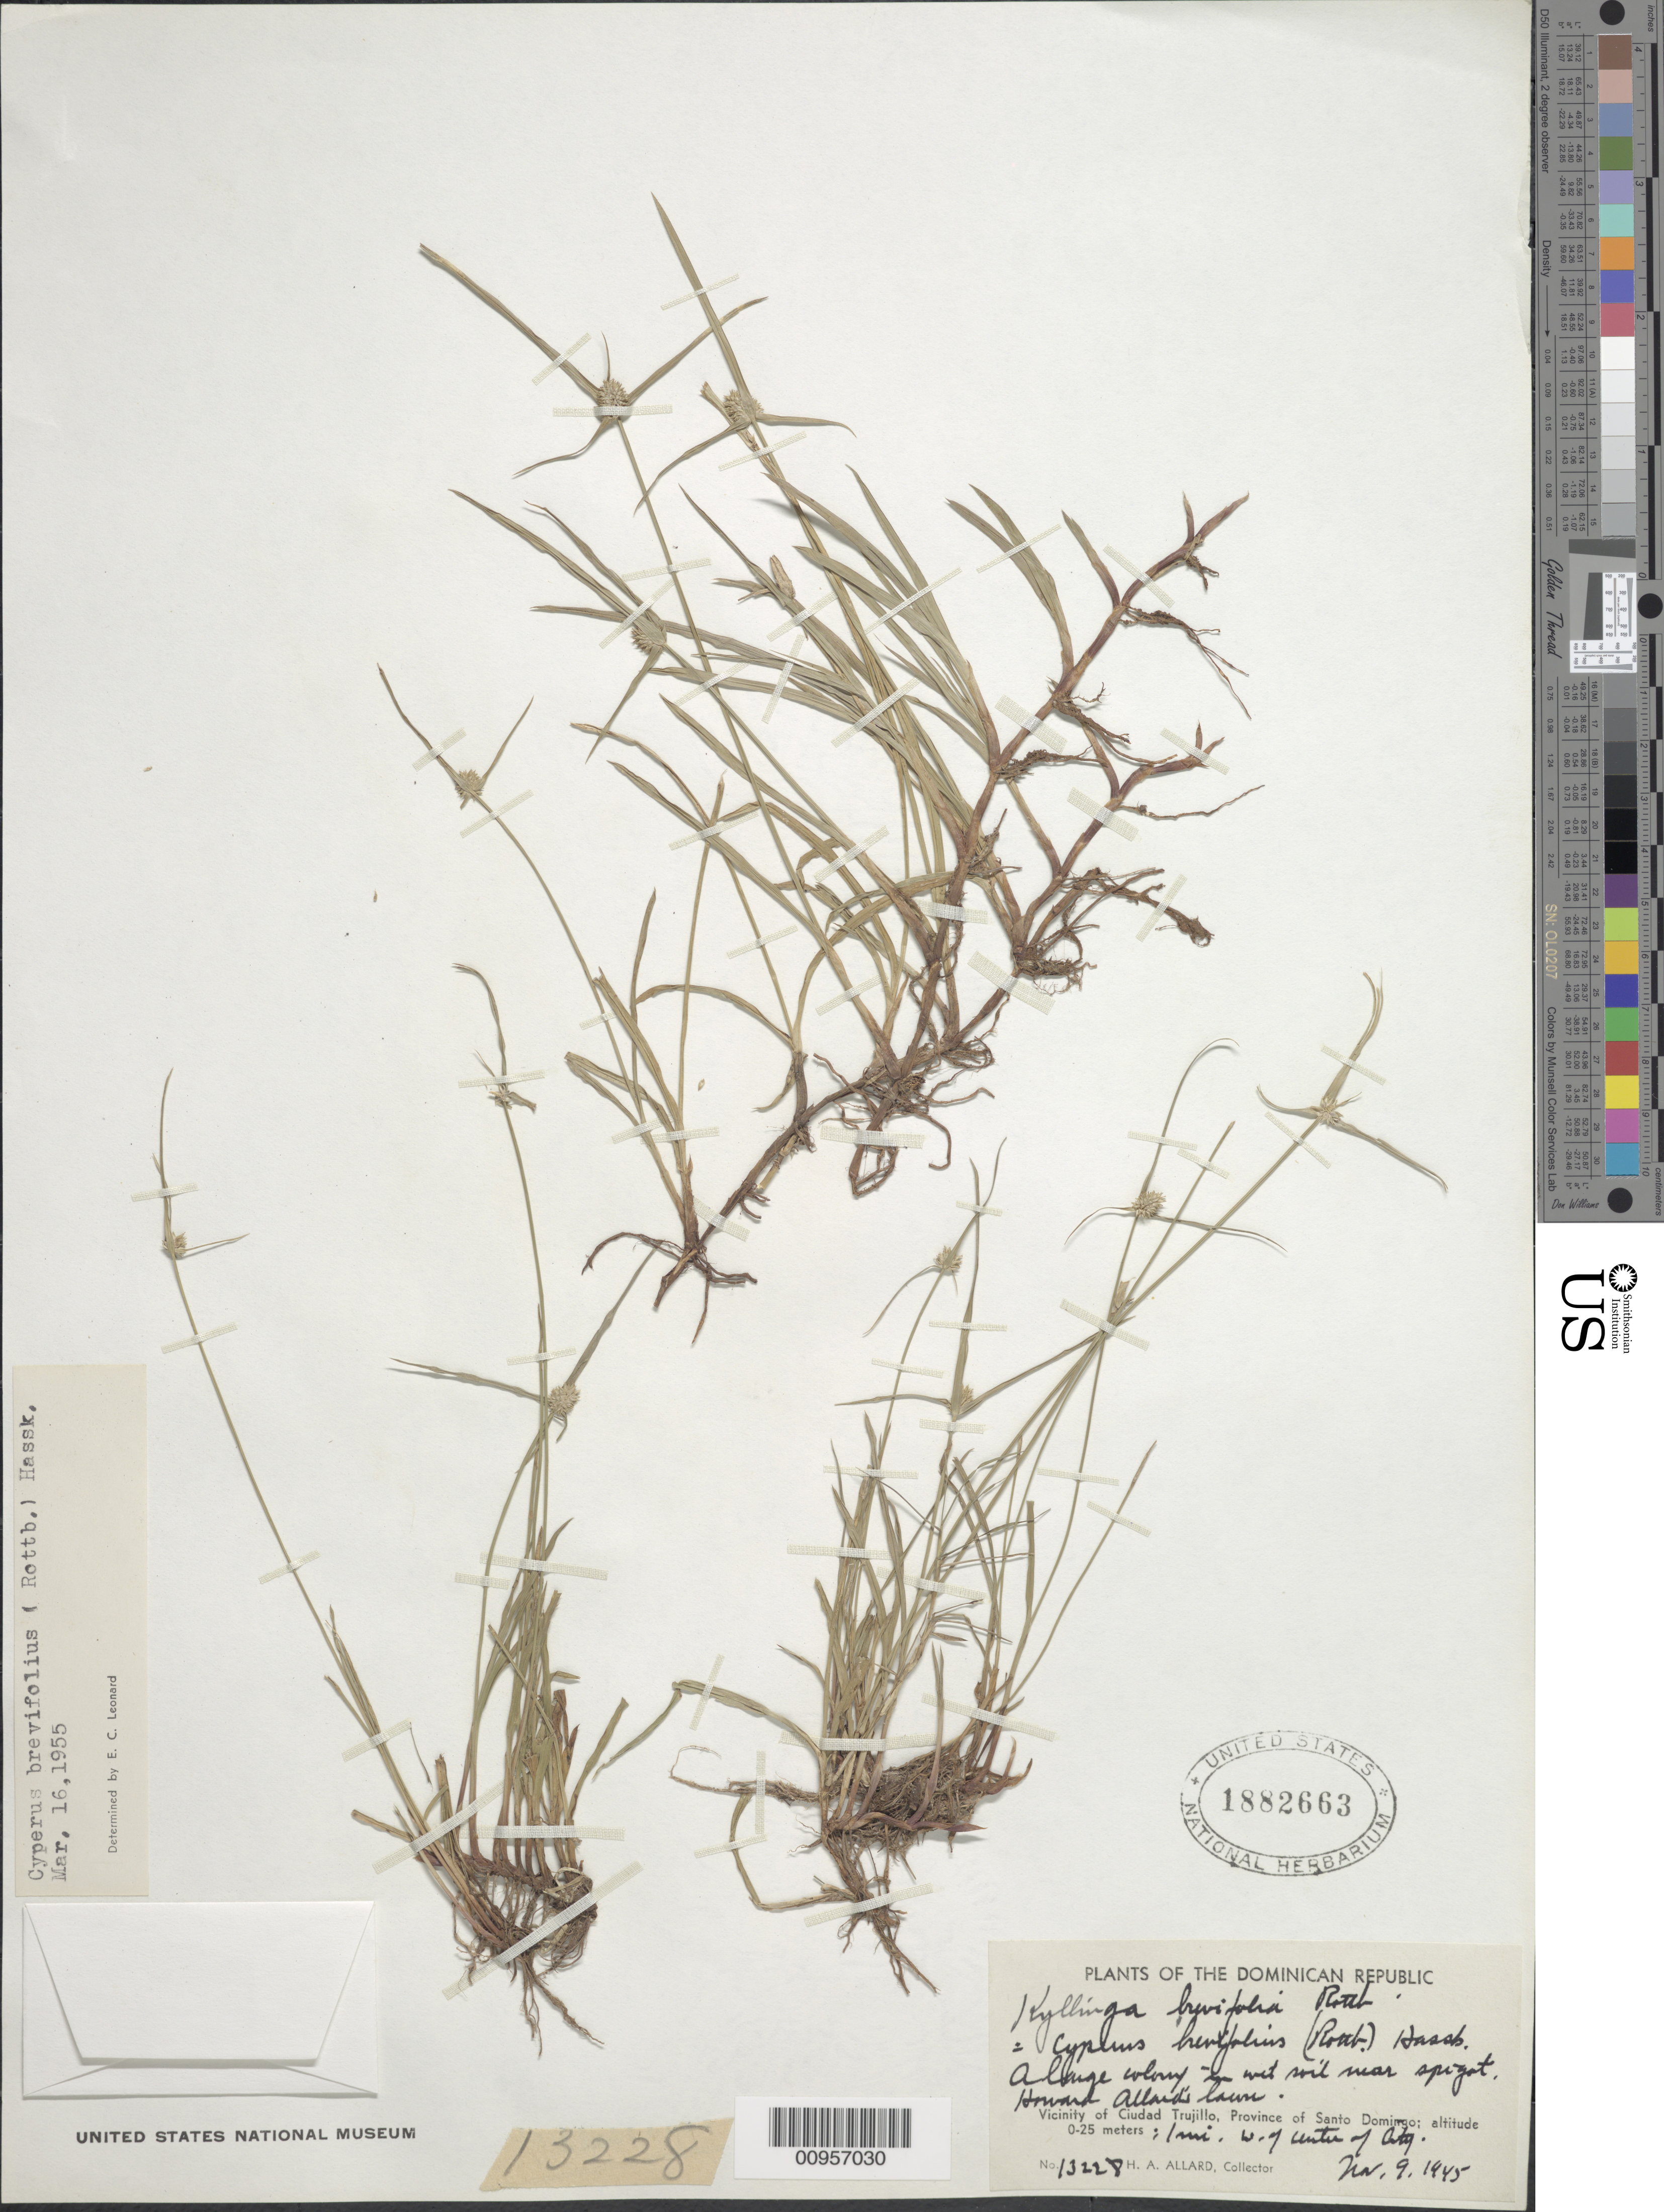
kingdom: Plantae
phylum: Tracheophyta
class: Liliopsida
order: Poales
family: Cyperaceae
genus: Cyperus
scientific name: Cyperus brevifolius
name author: (Rottb.) Hassk.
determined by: Strong, M. T., (US), Smithsonian Institution - National Museum of Natural History (UNITED STATES)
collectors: A. H. Allard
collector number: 13228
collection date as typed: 09 Nov 1945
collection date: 1945-11-09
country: Dominican Republic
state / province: Santo Domingo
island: Hispaniola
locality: Vicinity of Ciudad Trujillo, Howard Allard's lawn, 1 mile W of center of city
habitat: In wet soil near lawn spigot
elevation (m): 0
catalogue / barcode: US 1882663